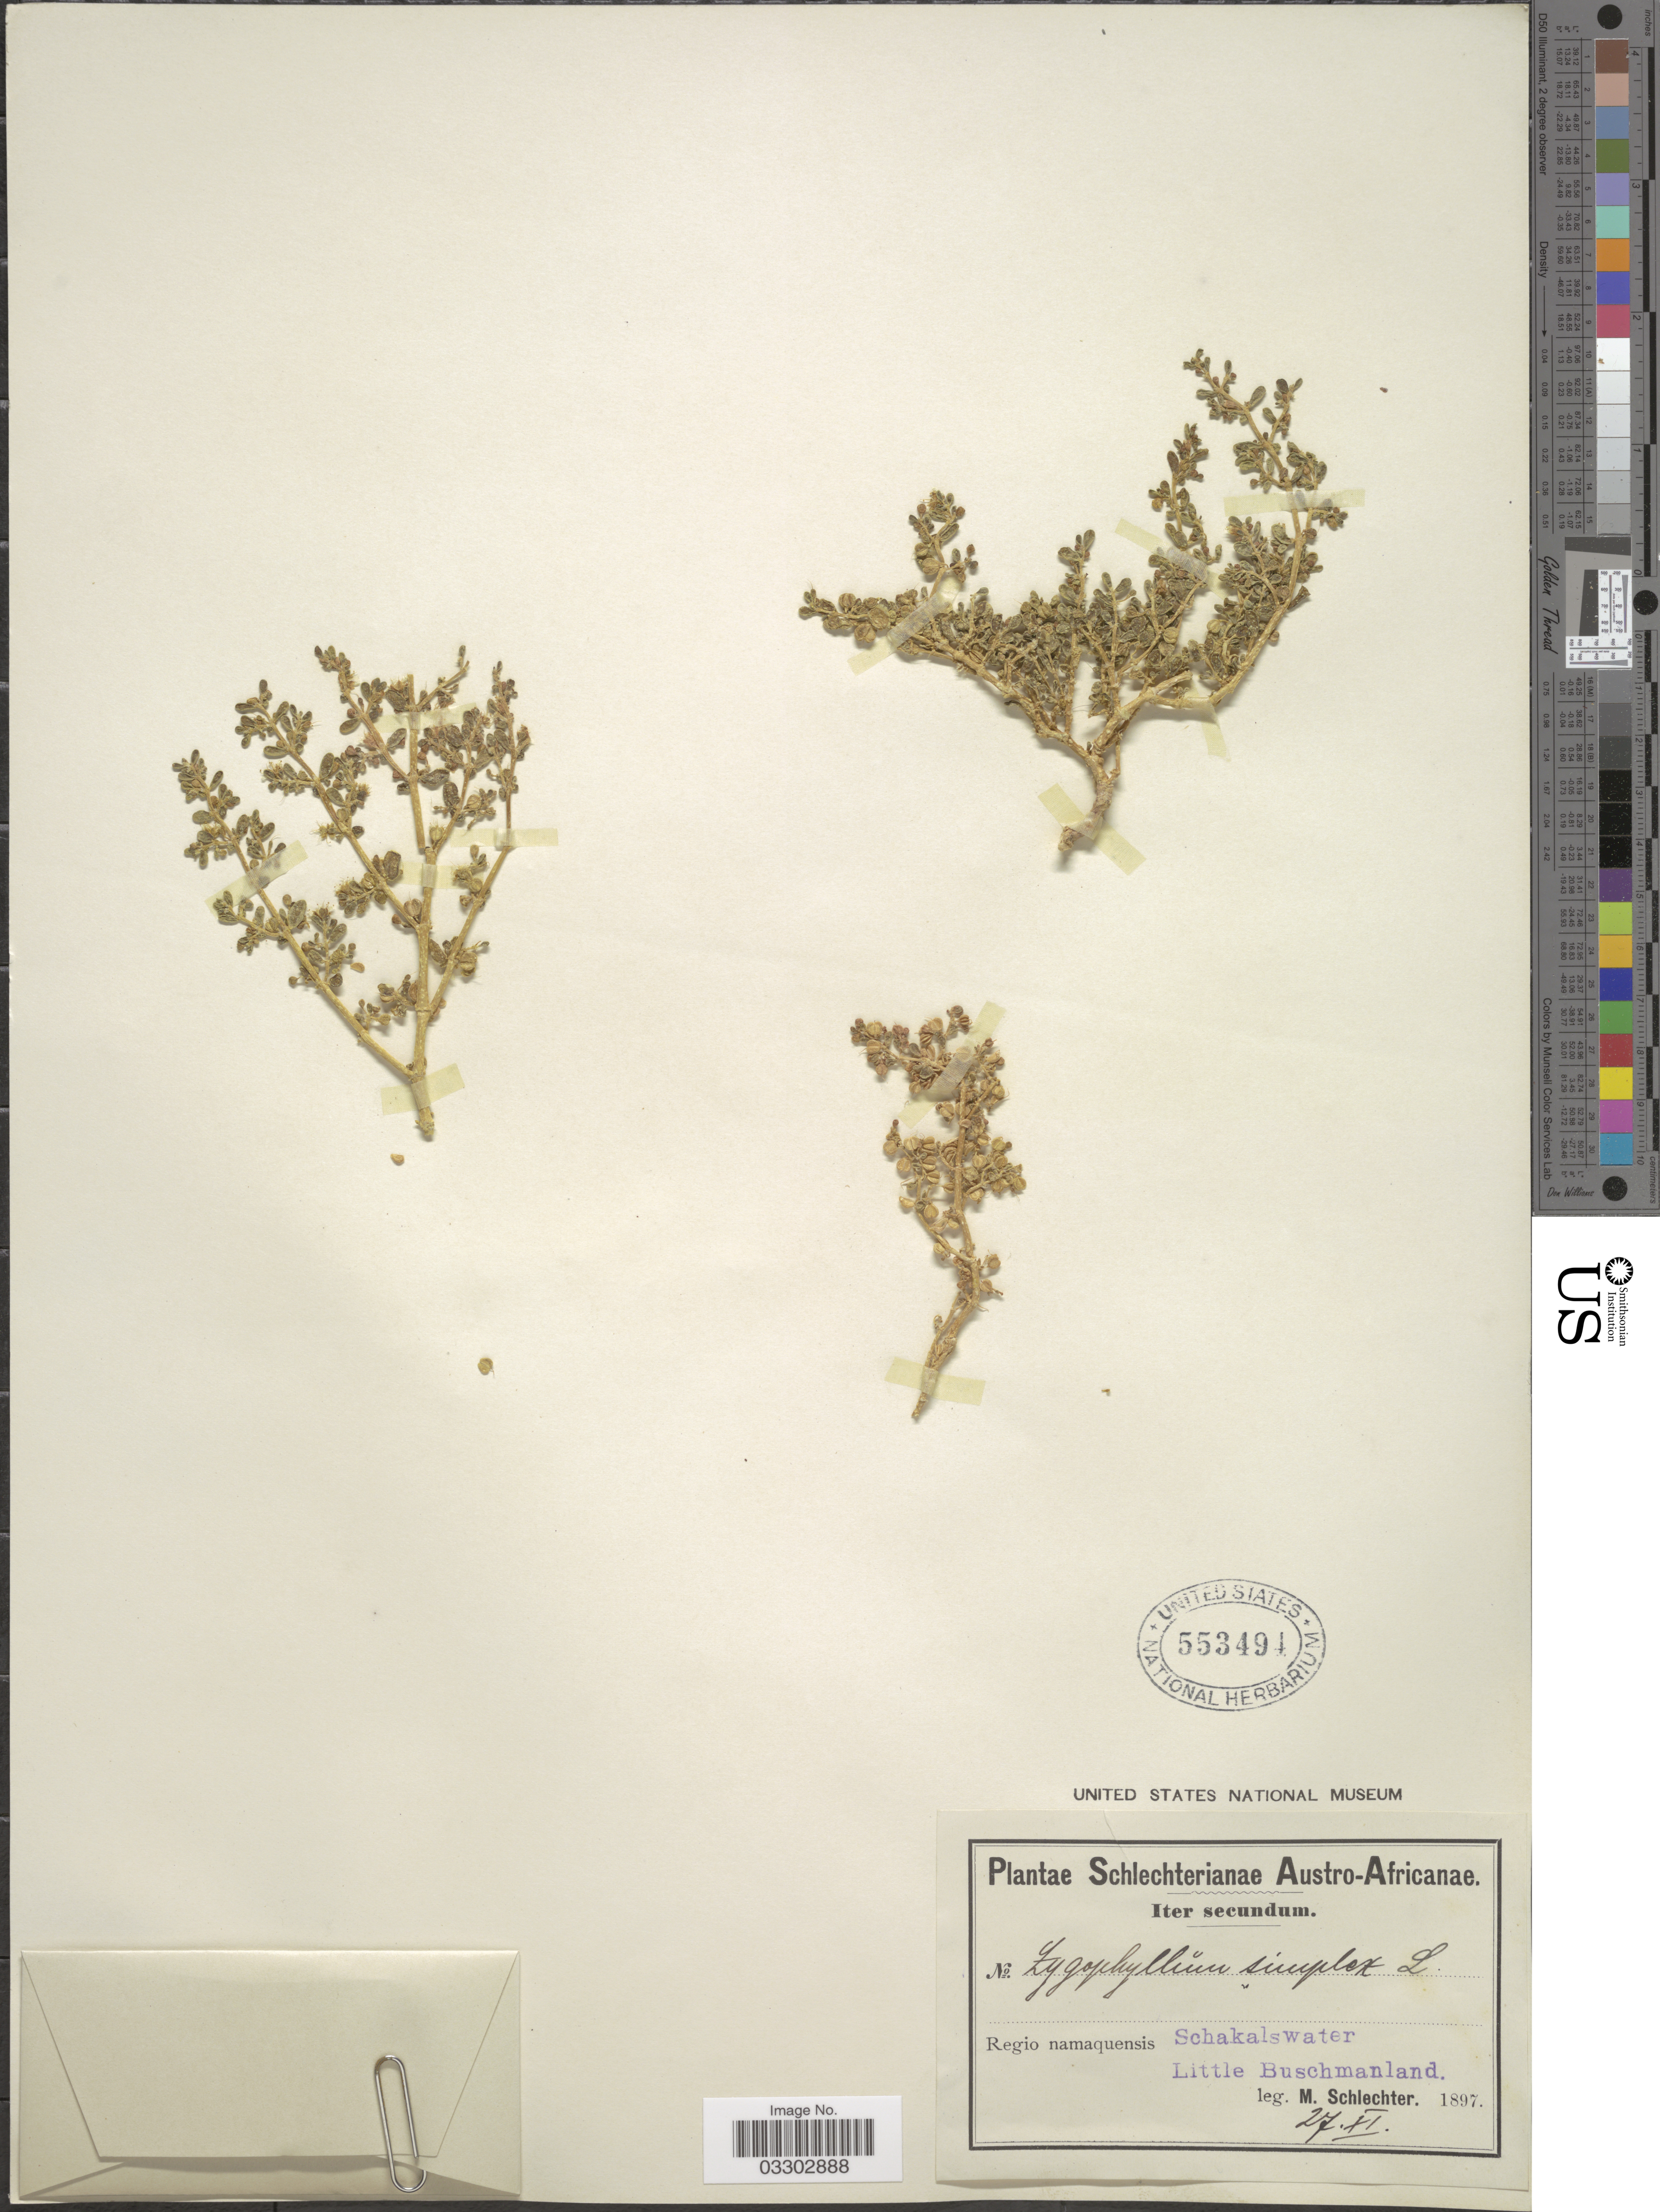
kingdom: Plantae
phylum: Tracheophyta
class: Magnoliopsida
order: Zygophyllales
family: Zygophyllaceae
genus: Zygophyllum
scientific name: Zygophyllum simplex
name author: L.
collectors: M. Schlechter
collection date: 1897-11-27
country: South Africa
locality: Austro-Africanae. Regio namaquensis. Schakalswater. Little Buschmanland.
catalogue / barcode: US 553494